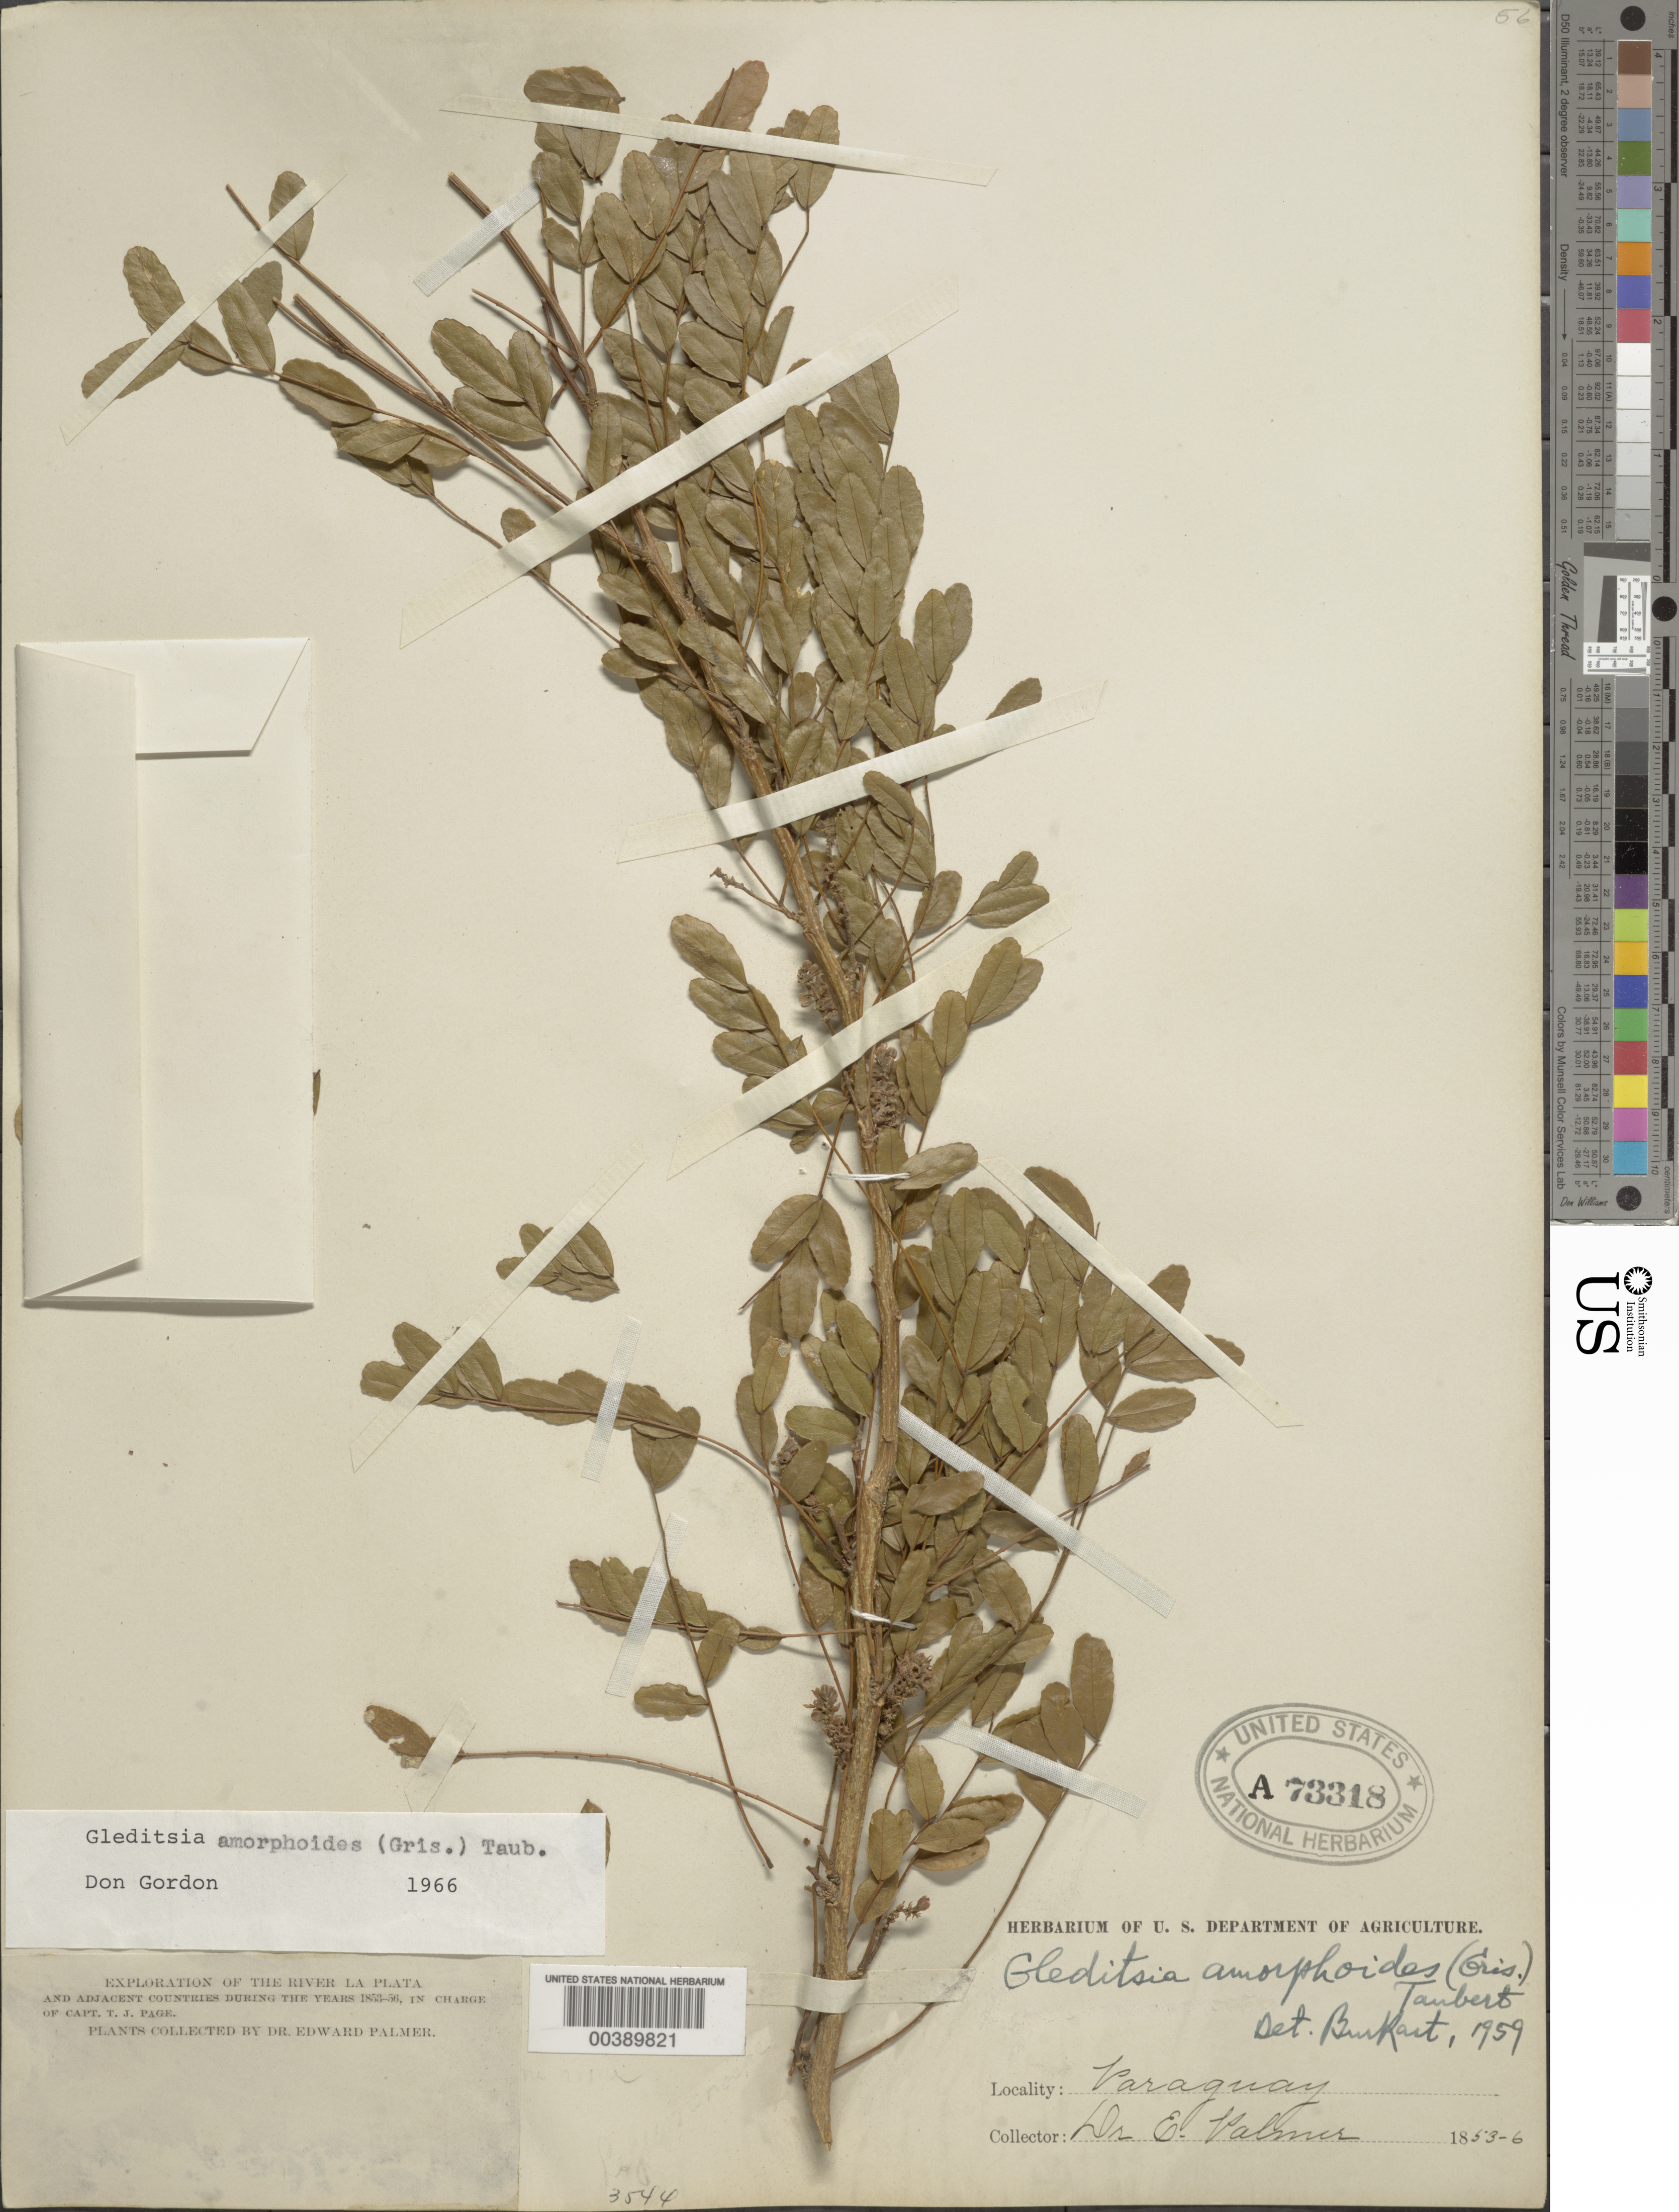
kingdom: Plantae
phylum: Tracheophyta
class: Magnoliopsida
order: Fabales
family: Fabaceae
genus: Gleditsia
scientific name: Gleditsia amorphoides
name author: (Griseb.) Taub.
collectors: E. Palmer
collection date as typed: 1853 to -- -- 1856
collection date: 1853/1856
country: Paraguay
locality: River la plata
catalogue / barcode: US 73318A